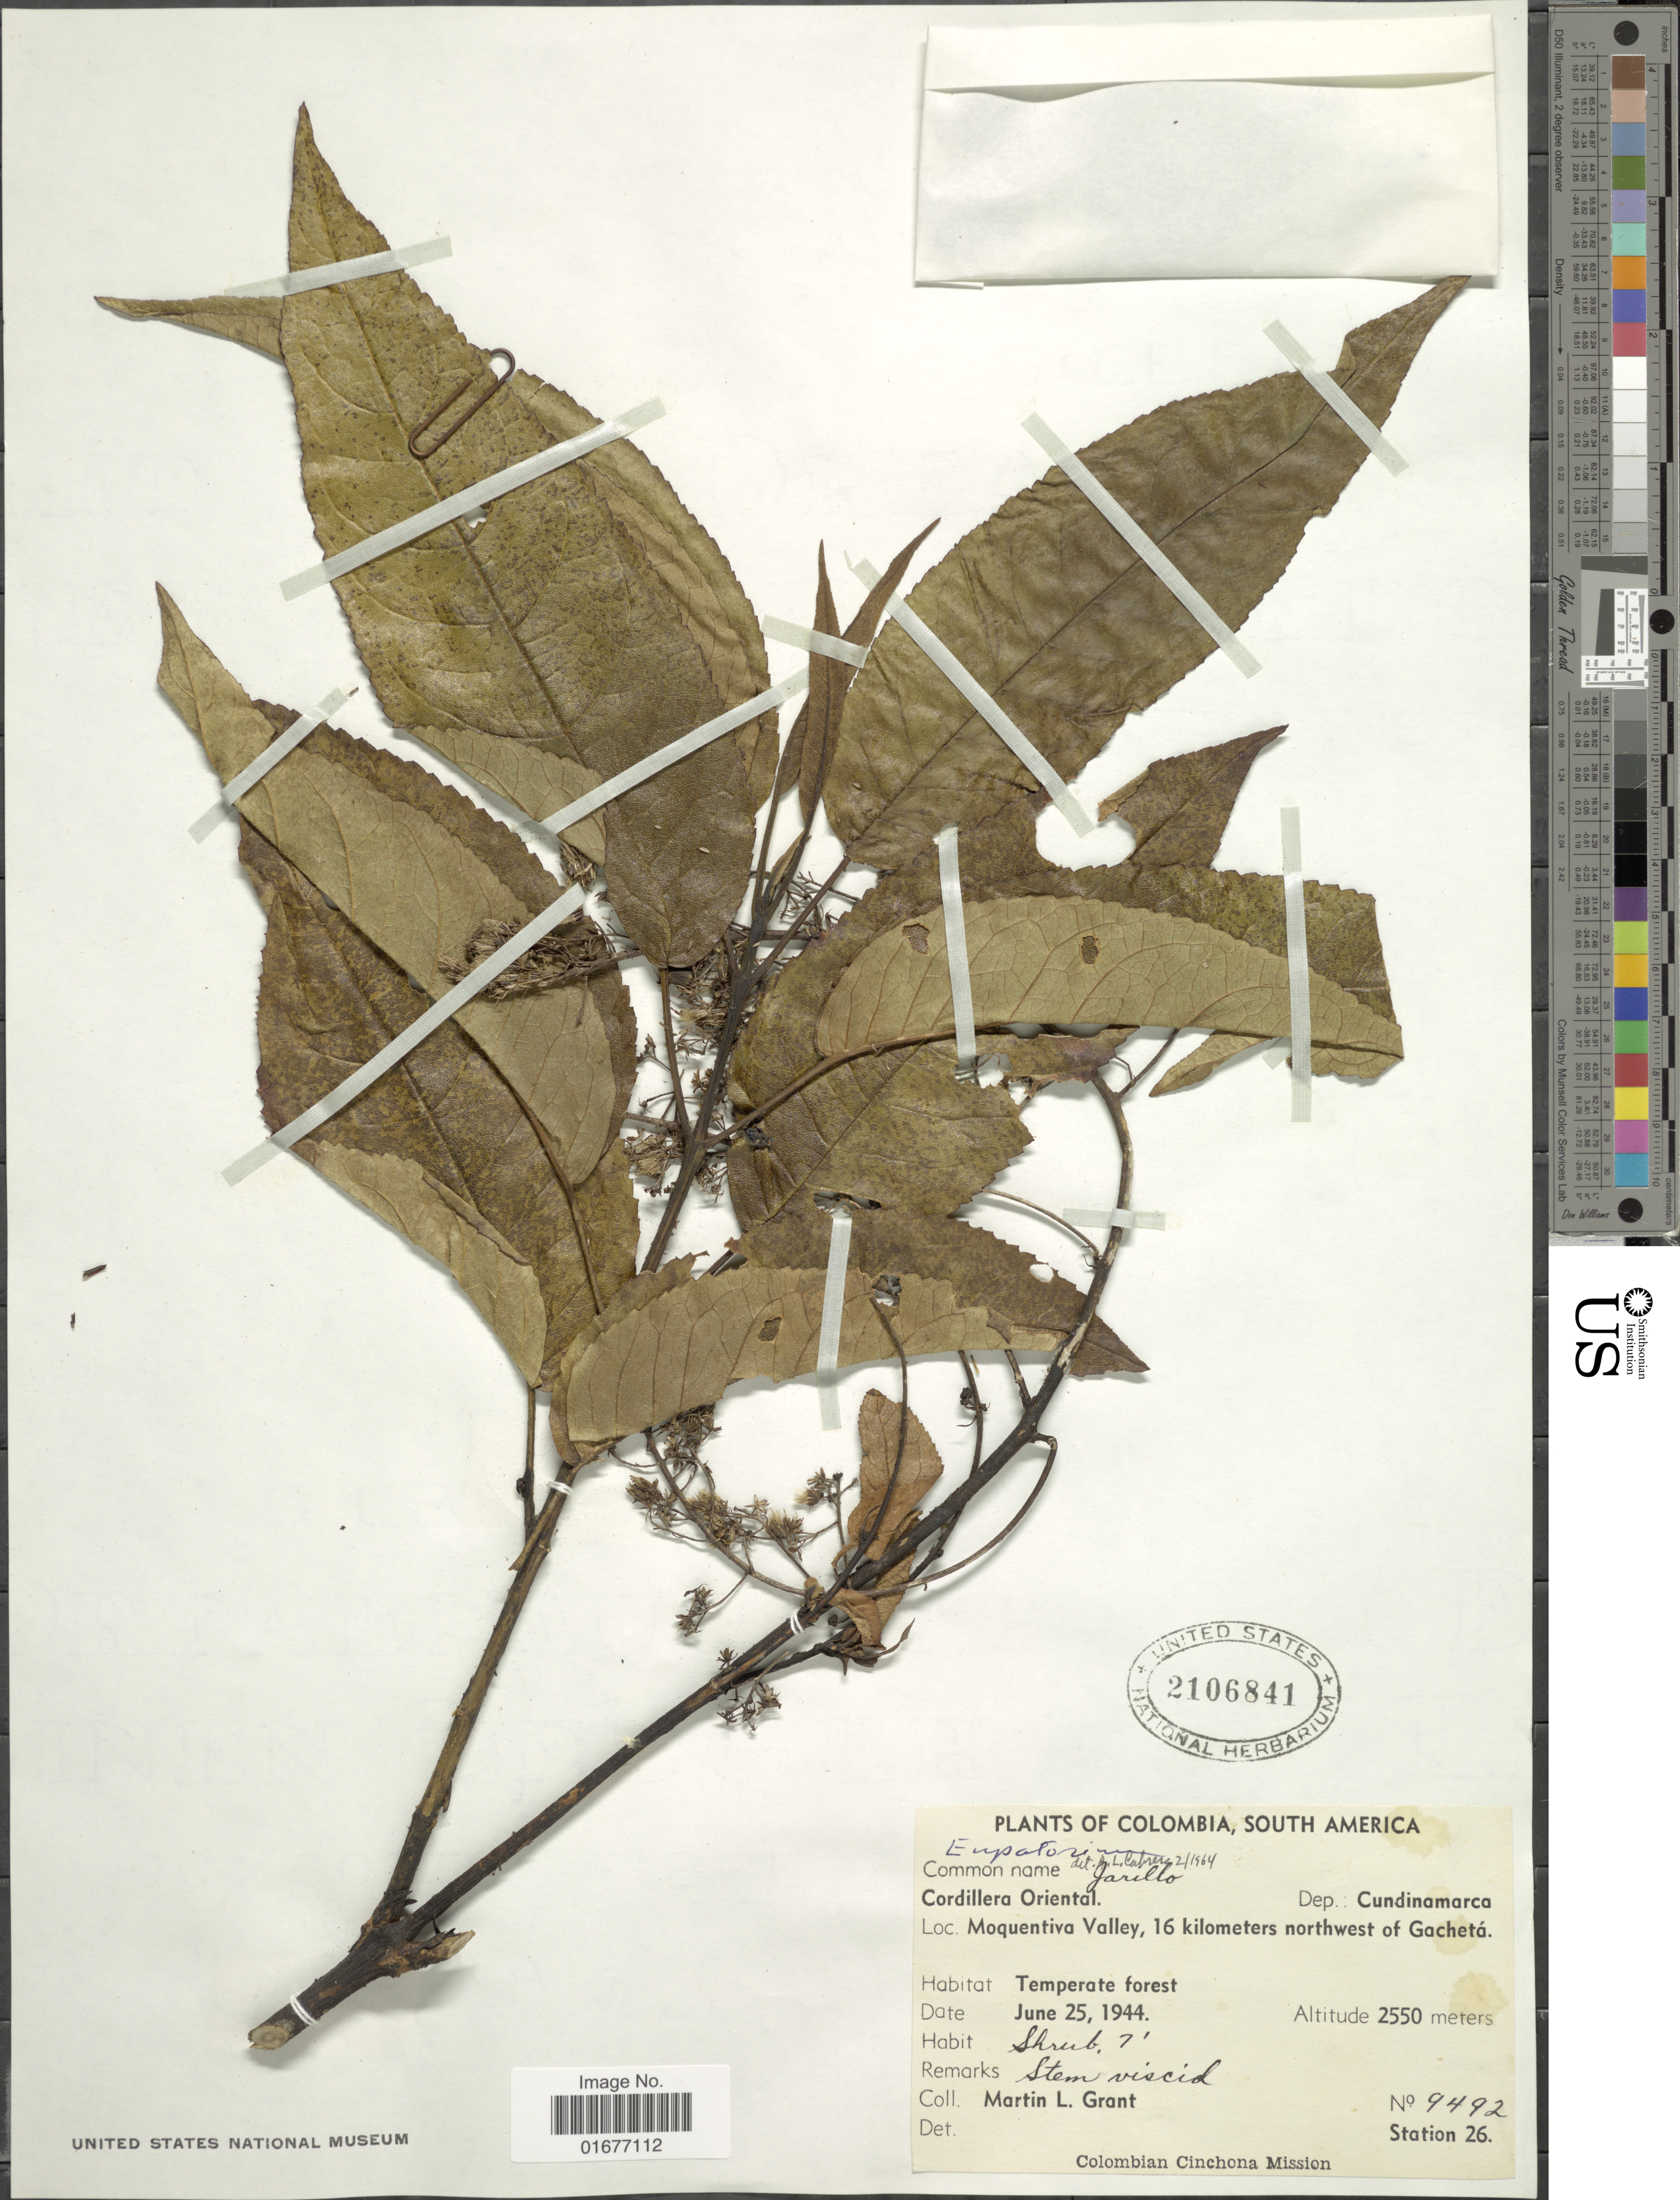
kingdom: Plantae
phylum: Tracheophyta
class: Magnoliopsida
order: Asterales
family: Asteraceae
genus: Ageratina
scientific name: Ageratina ampla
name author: (Benth.) R.M. King & H. Rob.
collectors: M. L. Grant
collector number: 9492 Station 26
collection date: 1944-06-25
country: Colombia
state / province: Cundinamarca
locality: Moquentiva Valley, 16 kilometers northwest of Gacheta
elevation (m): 2550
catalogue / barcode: US 2106841